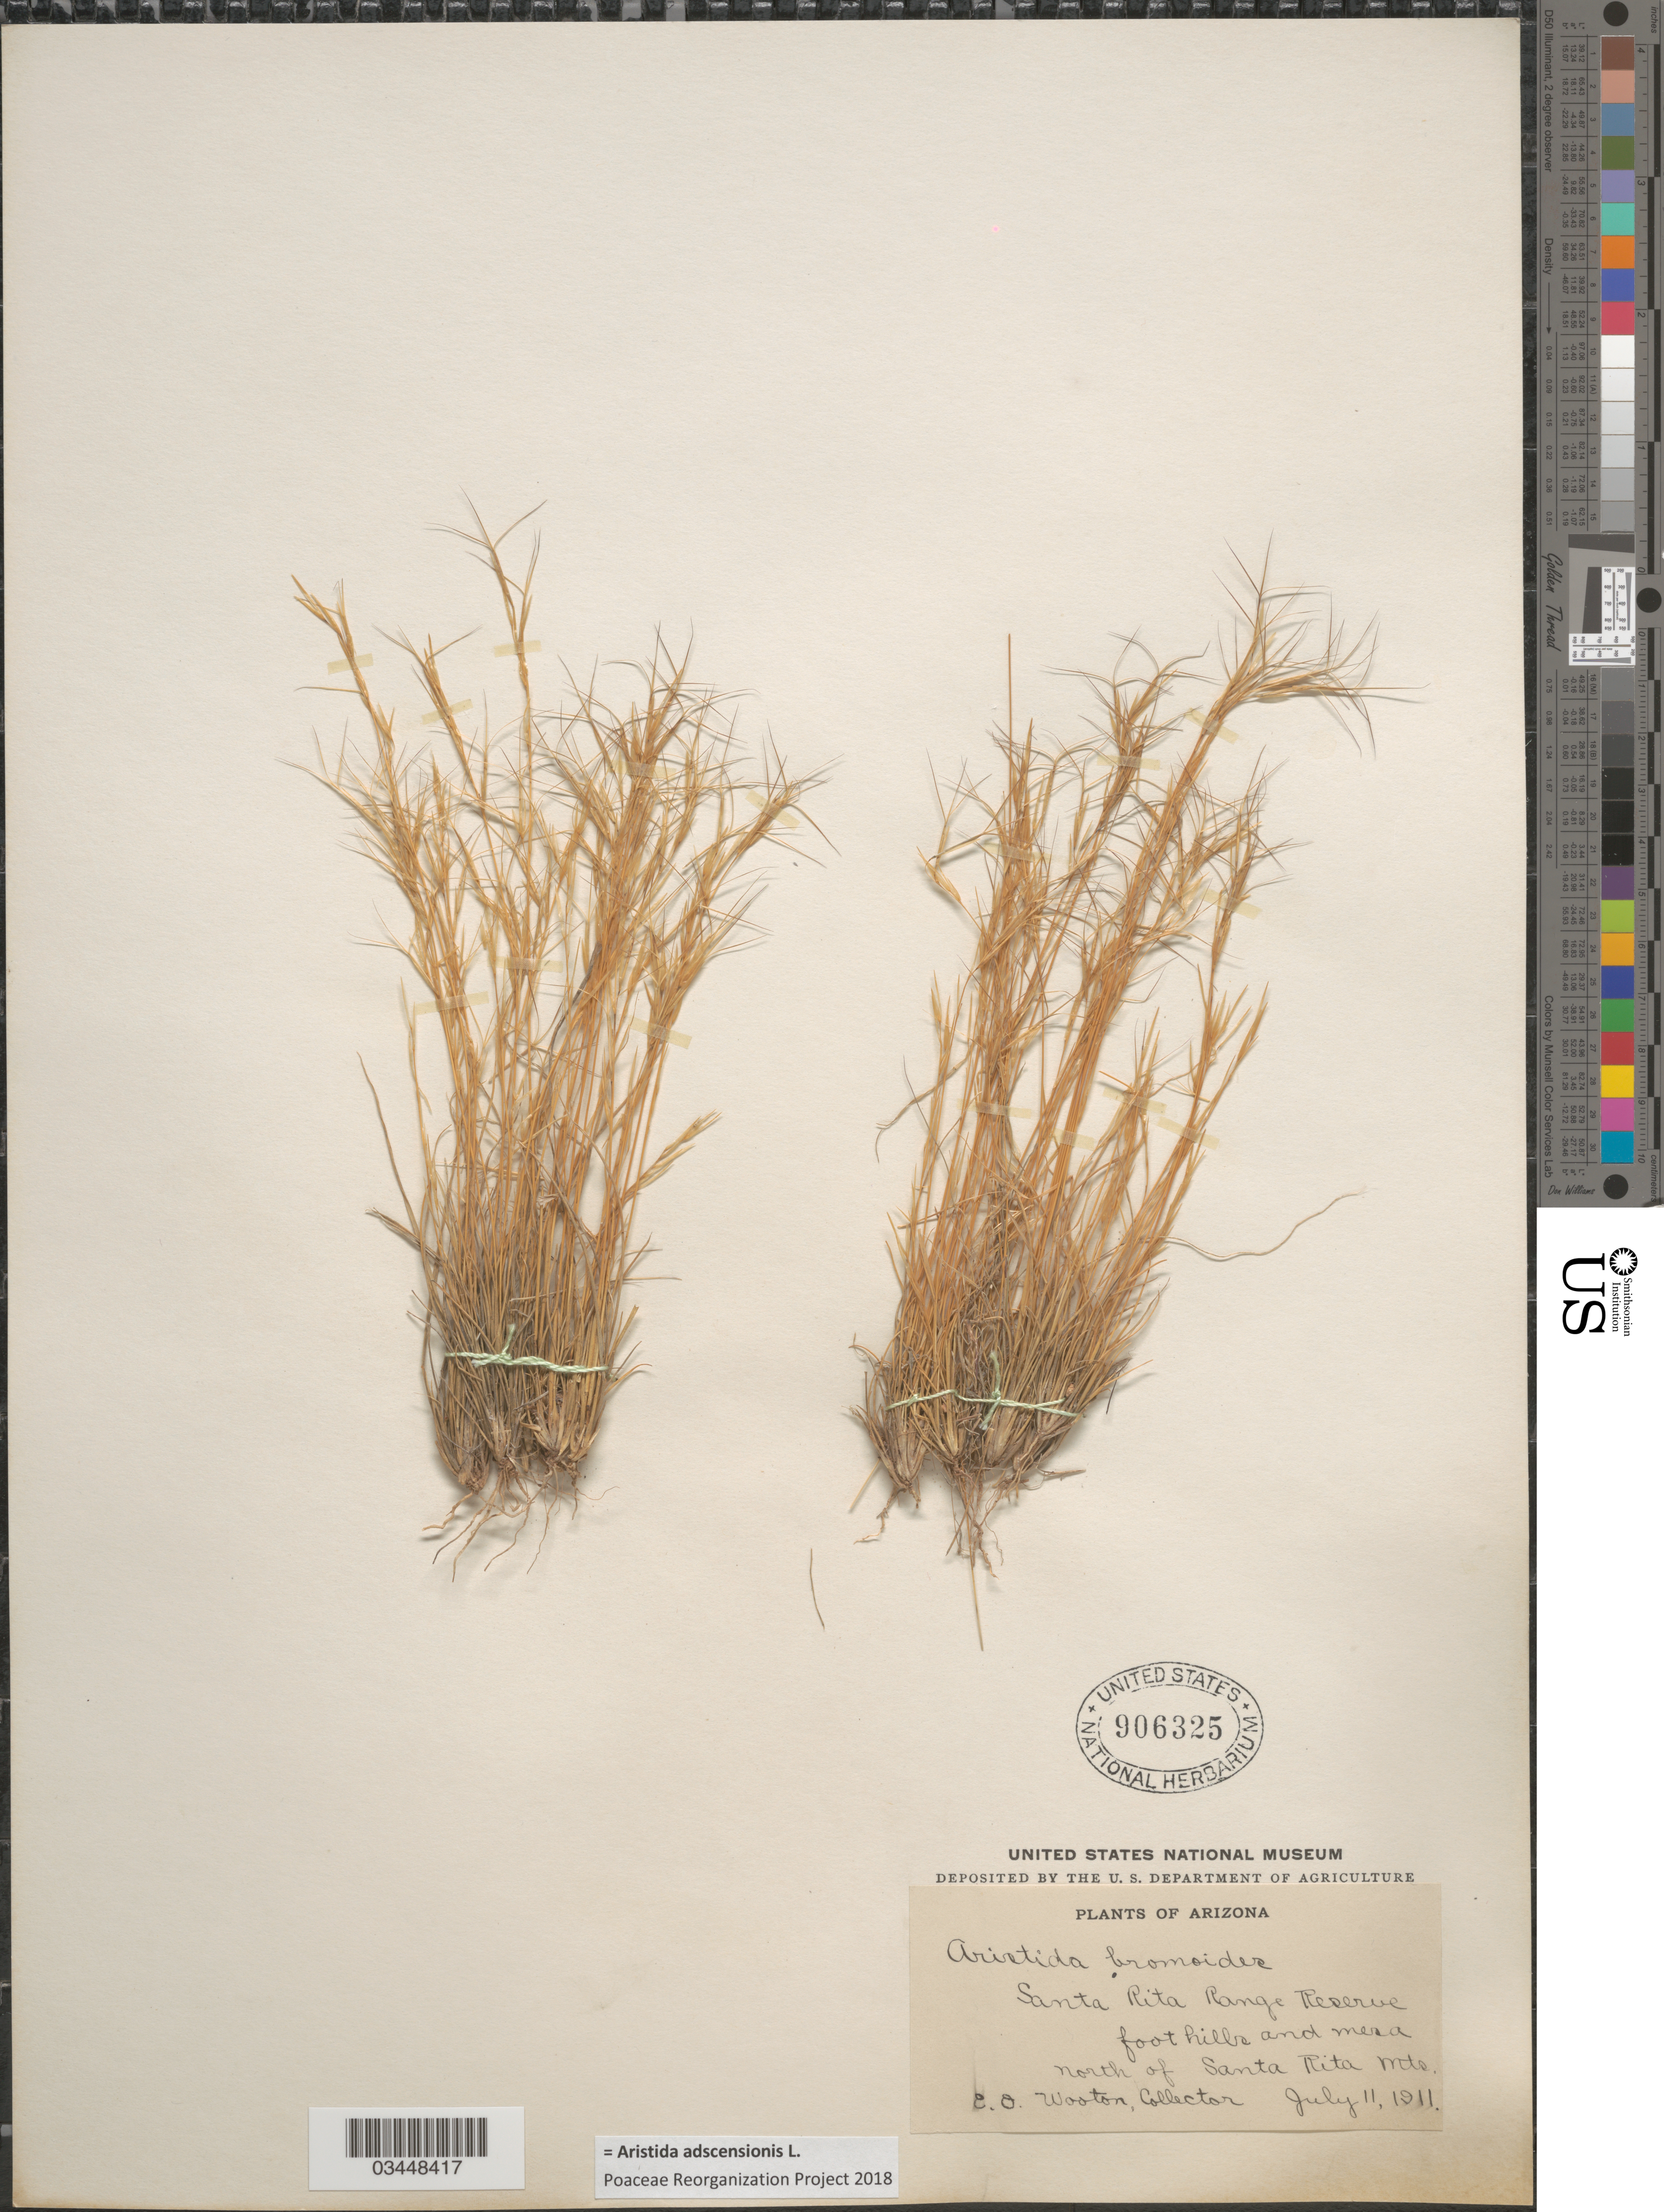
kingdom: Plantae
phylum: Tracheophyta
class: Liliopsida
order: Poales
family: Poaceae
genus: Aristida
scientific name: Aristida adscensionis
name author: L.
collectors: E. O. Wooton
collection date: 1911-07-11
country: United States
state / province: Arizona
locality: Santa Rita Range Reserve foothills and mesa North of Santa Rita Mts.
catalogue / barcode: US 906325